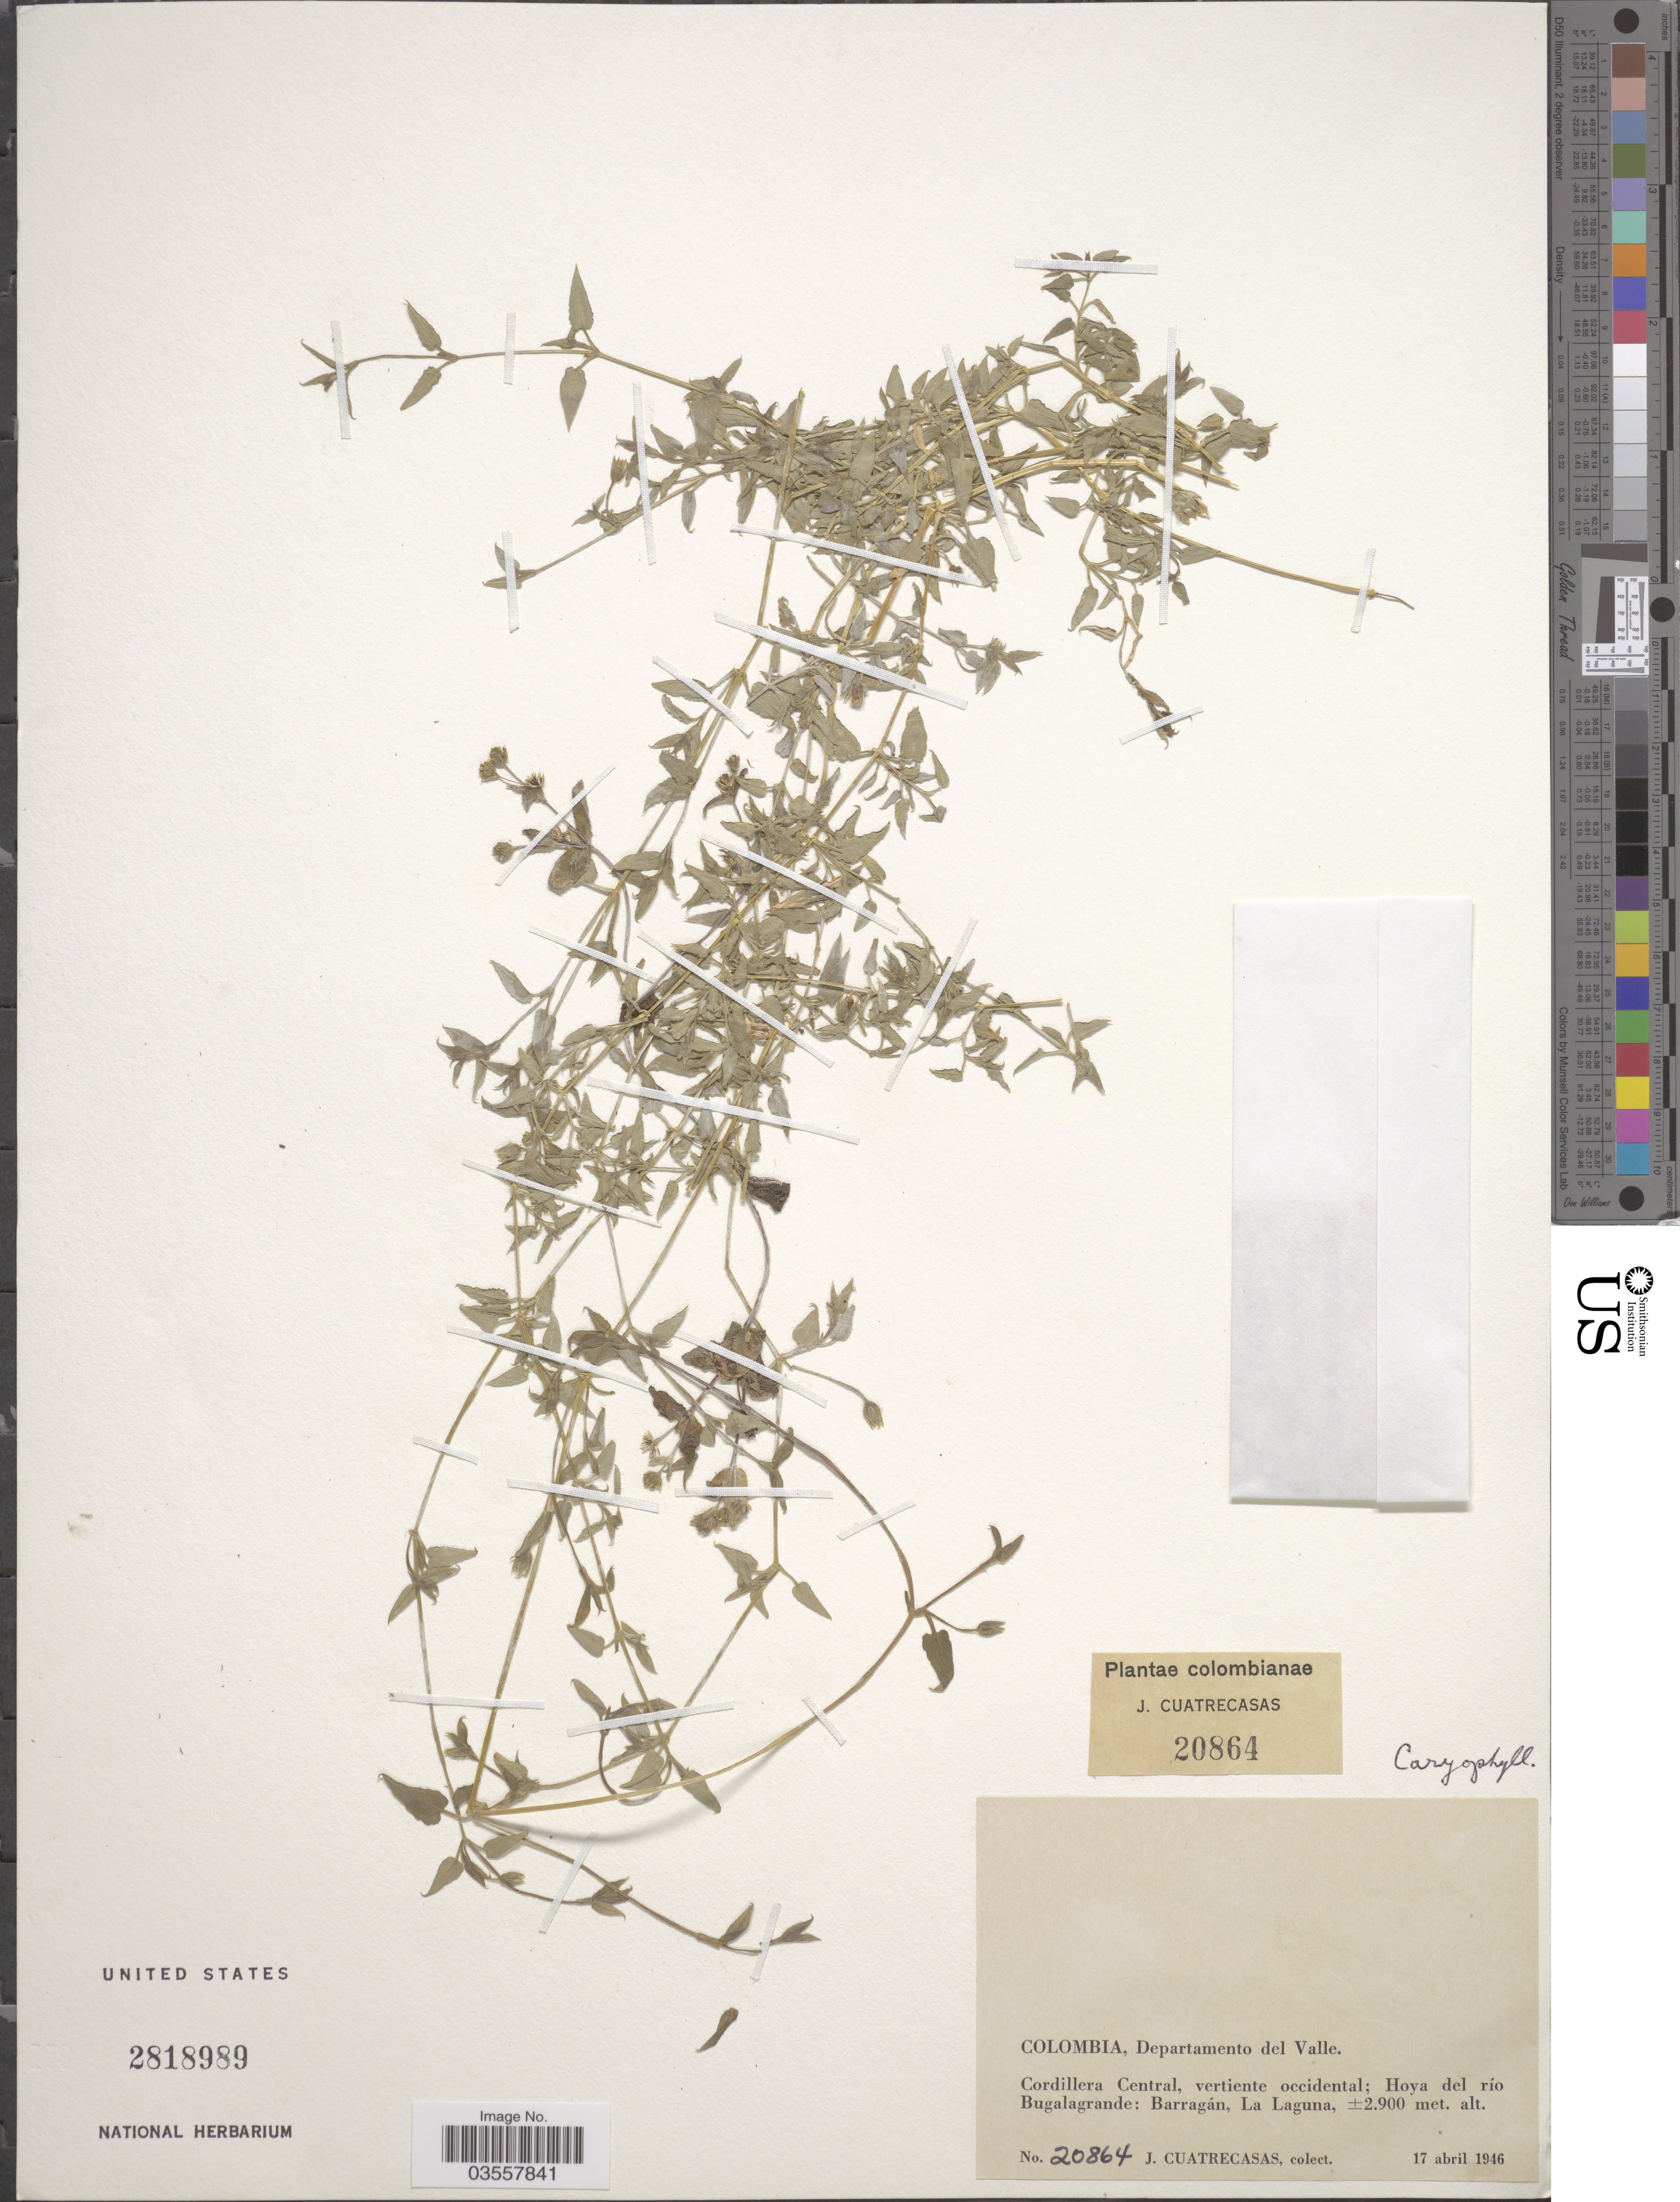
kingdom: Plantae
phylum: Tracheophyta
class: Magnoliopsida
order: Caryophyllales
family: Caryophyllaceae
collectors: J. Cuatrecasas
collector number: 20864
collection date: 1946-04-17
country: Colombia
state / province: Valle del Cauca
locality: Departamento del Valle. Cordillera Central, vertiente occidental; Hoya del río Bugalagrande: Barragán, La Laguna.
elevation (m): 2900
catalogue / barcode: US 2818989